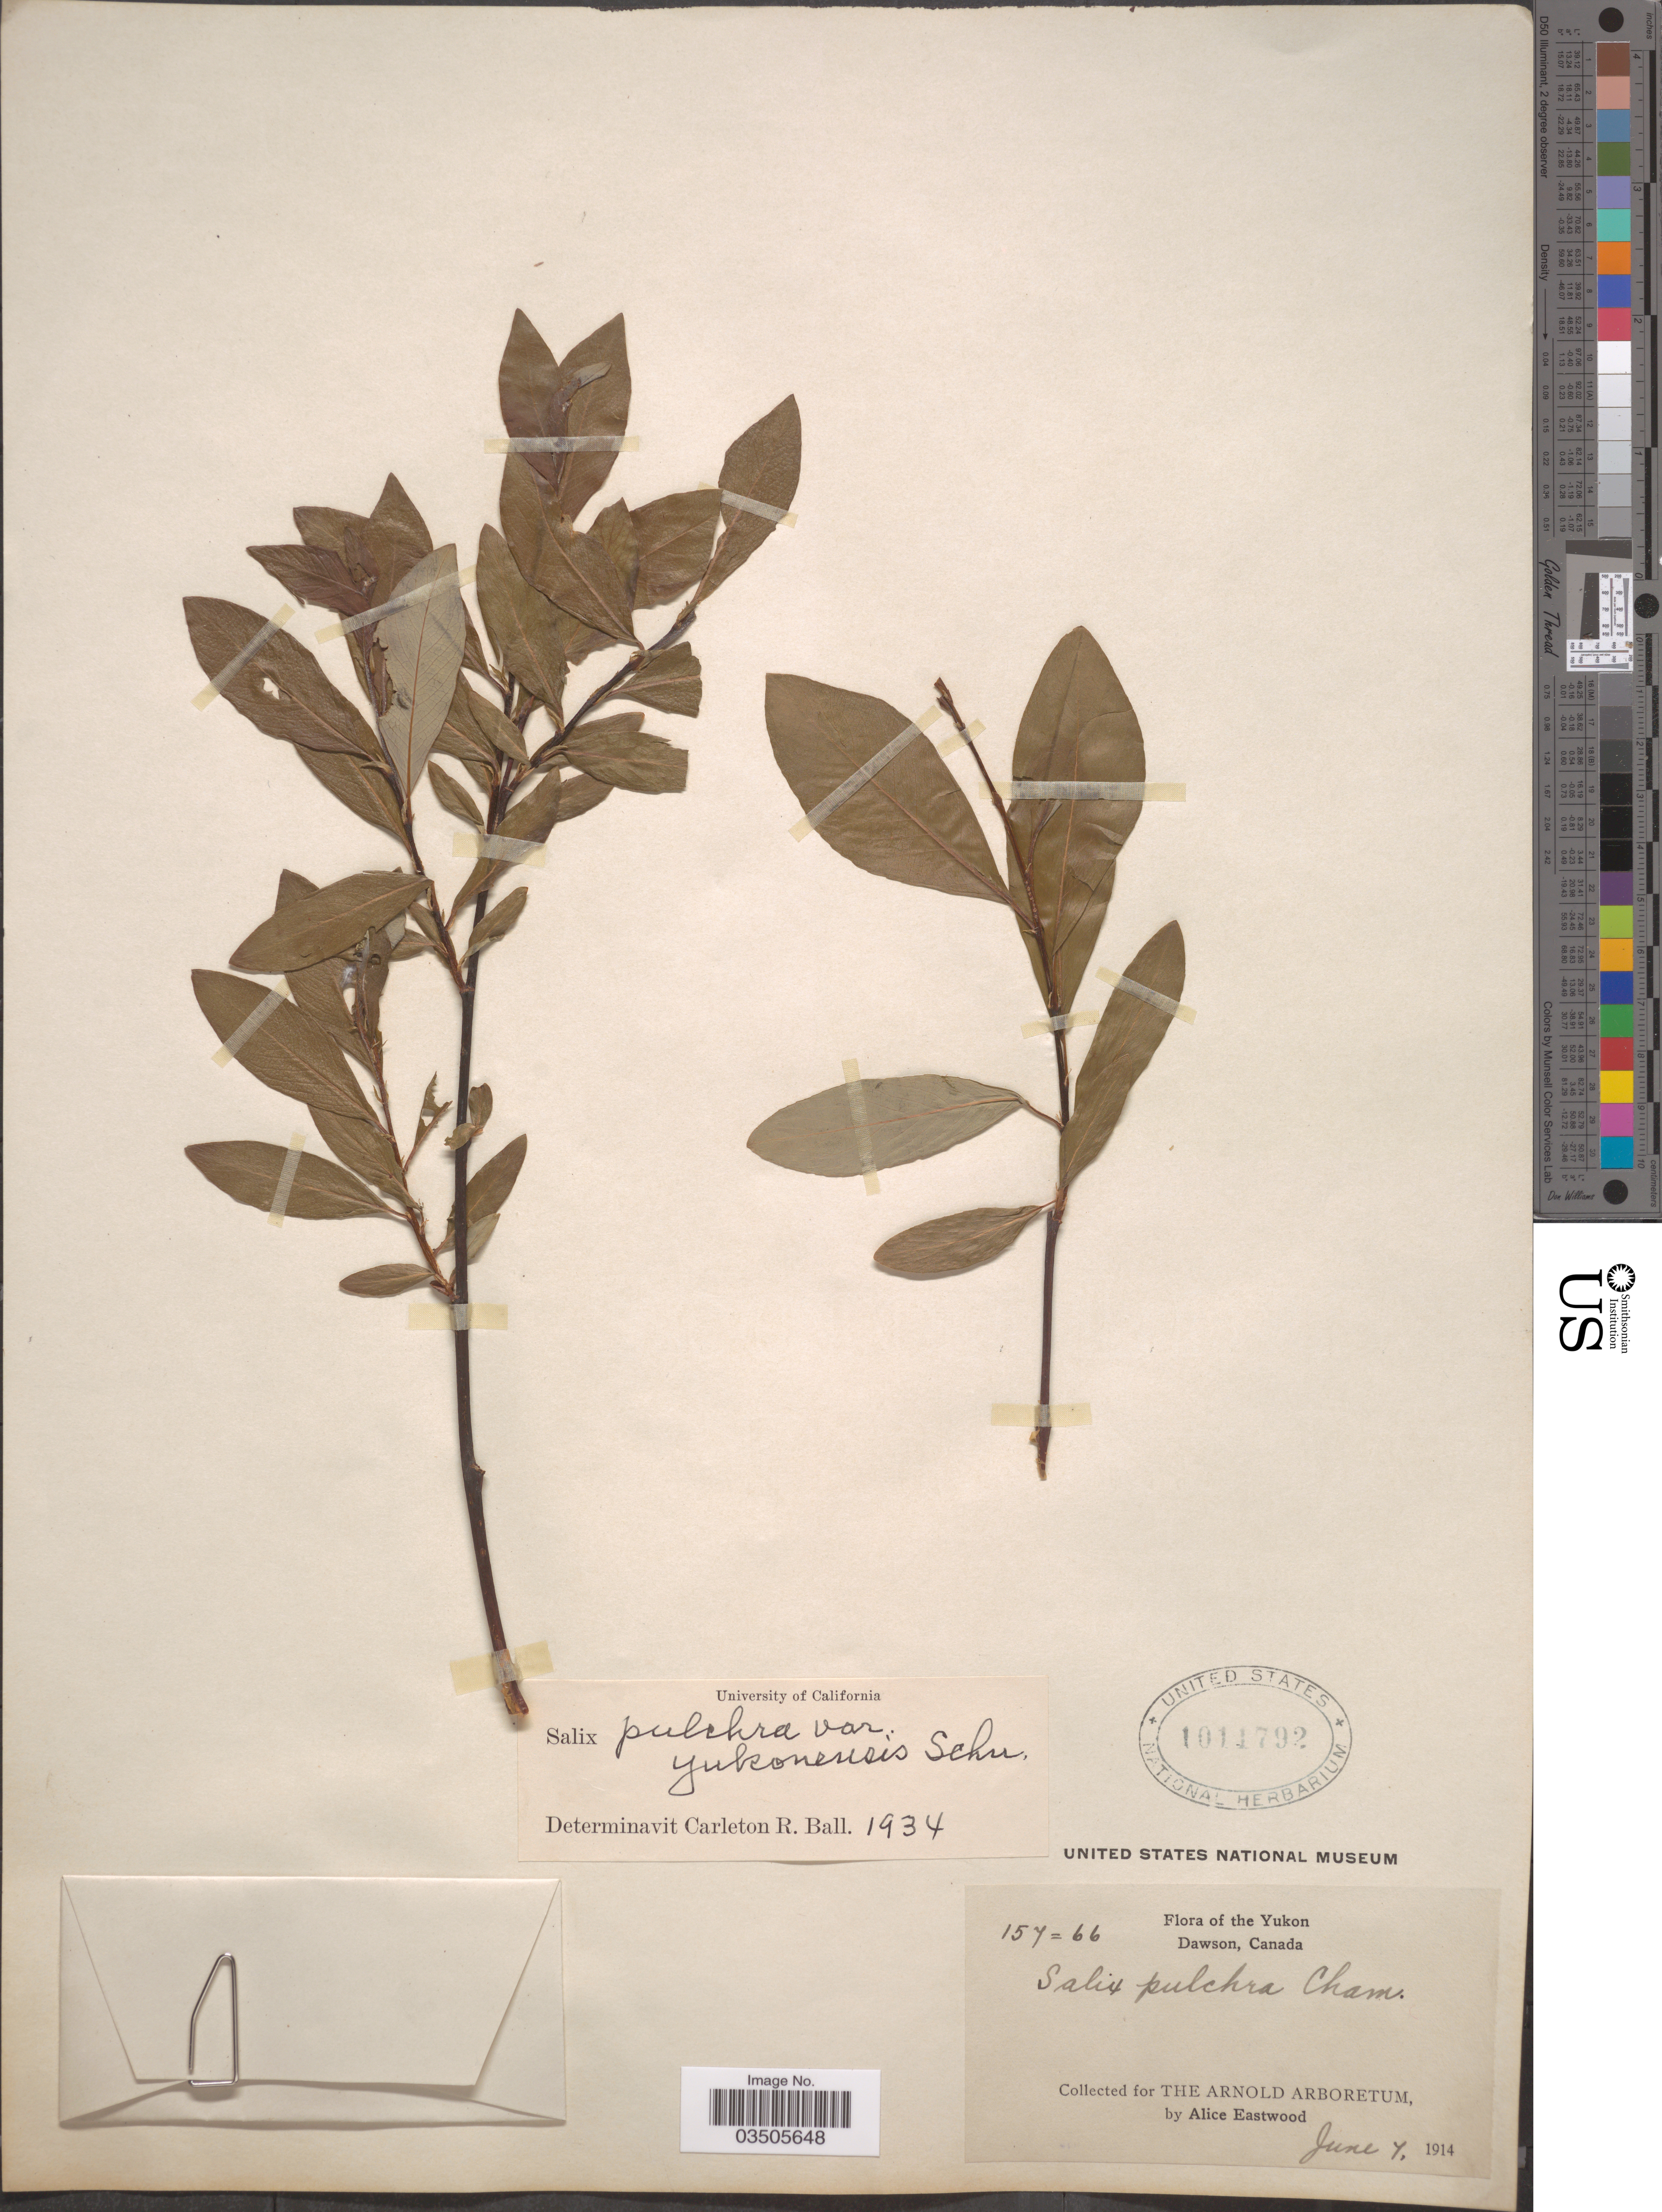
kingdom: Plantae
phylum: Tracheophyta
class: Magnoliopsida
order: Malpighiales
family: Salicaceae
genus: Salix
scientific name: Salix pulchra var. yukonensis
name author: C.K. Schneid.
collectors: A. Eastwood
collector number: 157=66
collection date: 1914-06-07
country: Canada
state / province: Yukon Territory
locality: Yukon. Dawson.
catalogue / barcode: US 1011792